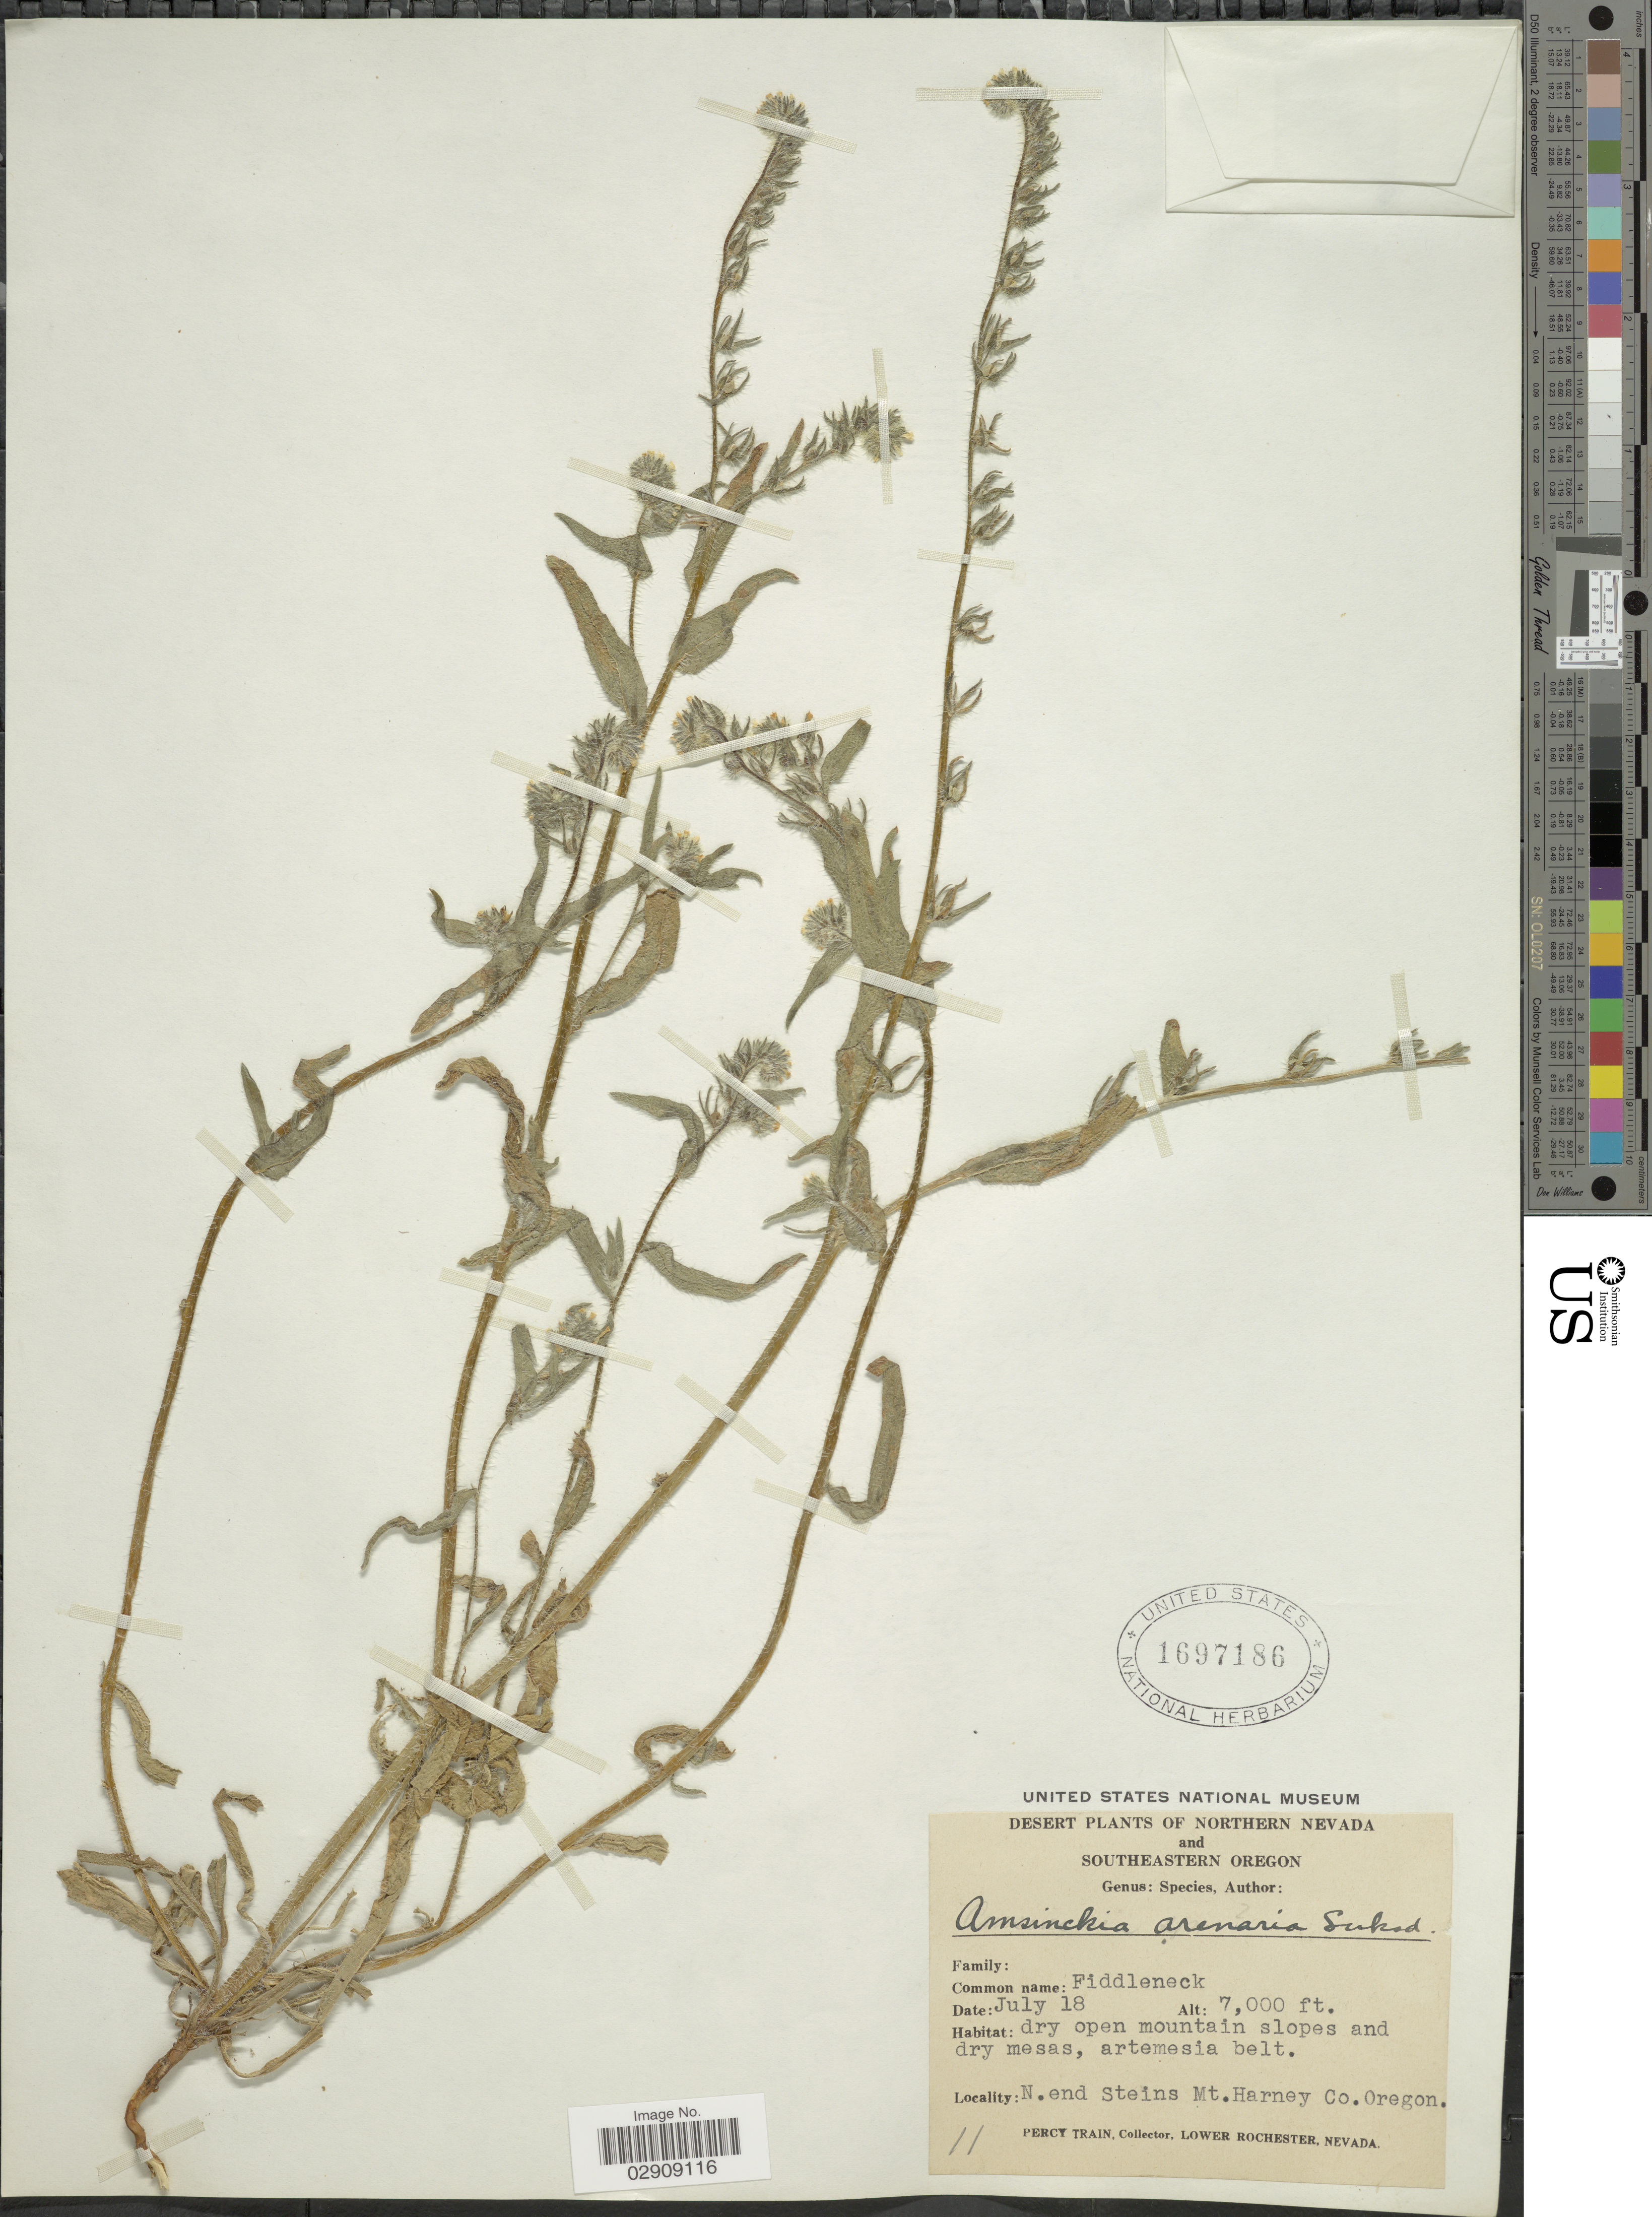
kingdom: Plantae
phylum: Tracheophyta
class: Magnoliopsida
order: Boraginales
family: Boraginaceae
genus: Amsinckia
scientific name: Amsinckia lycopsoides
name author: Lehm.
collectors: P. Train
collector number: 11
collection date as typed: Transcribed d/m/y: /7/18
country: United States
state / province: Oregon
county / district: Harney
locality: Southeastern Oregon. N. end Steins Mt. Harney Co.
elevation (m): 2134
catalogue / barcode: US 1697186